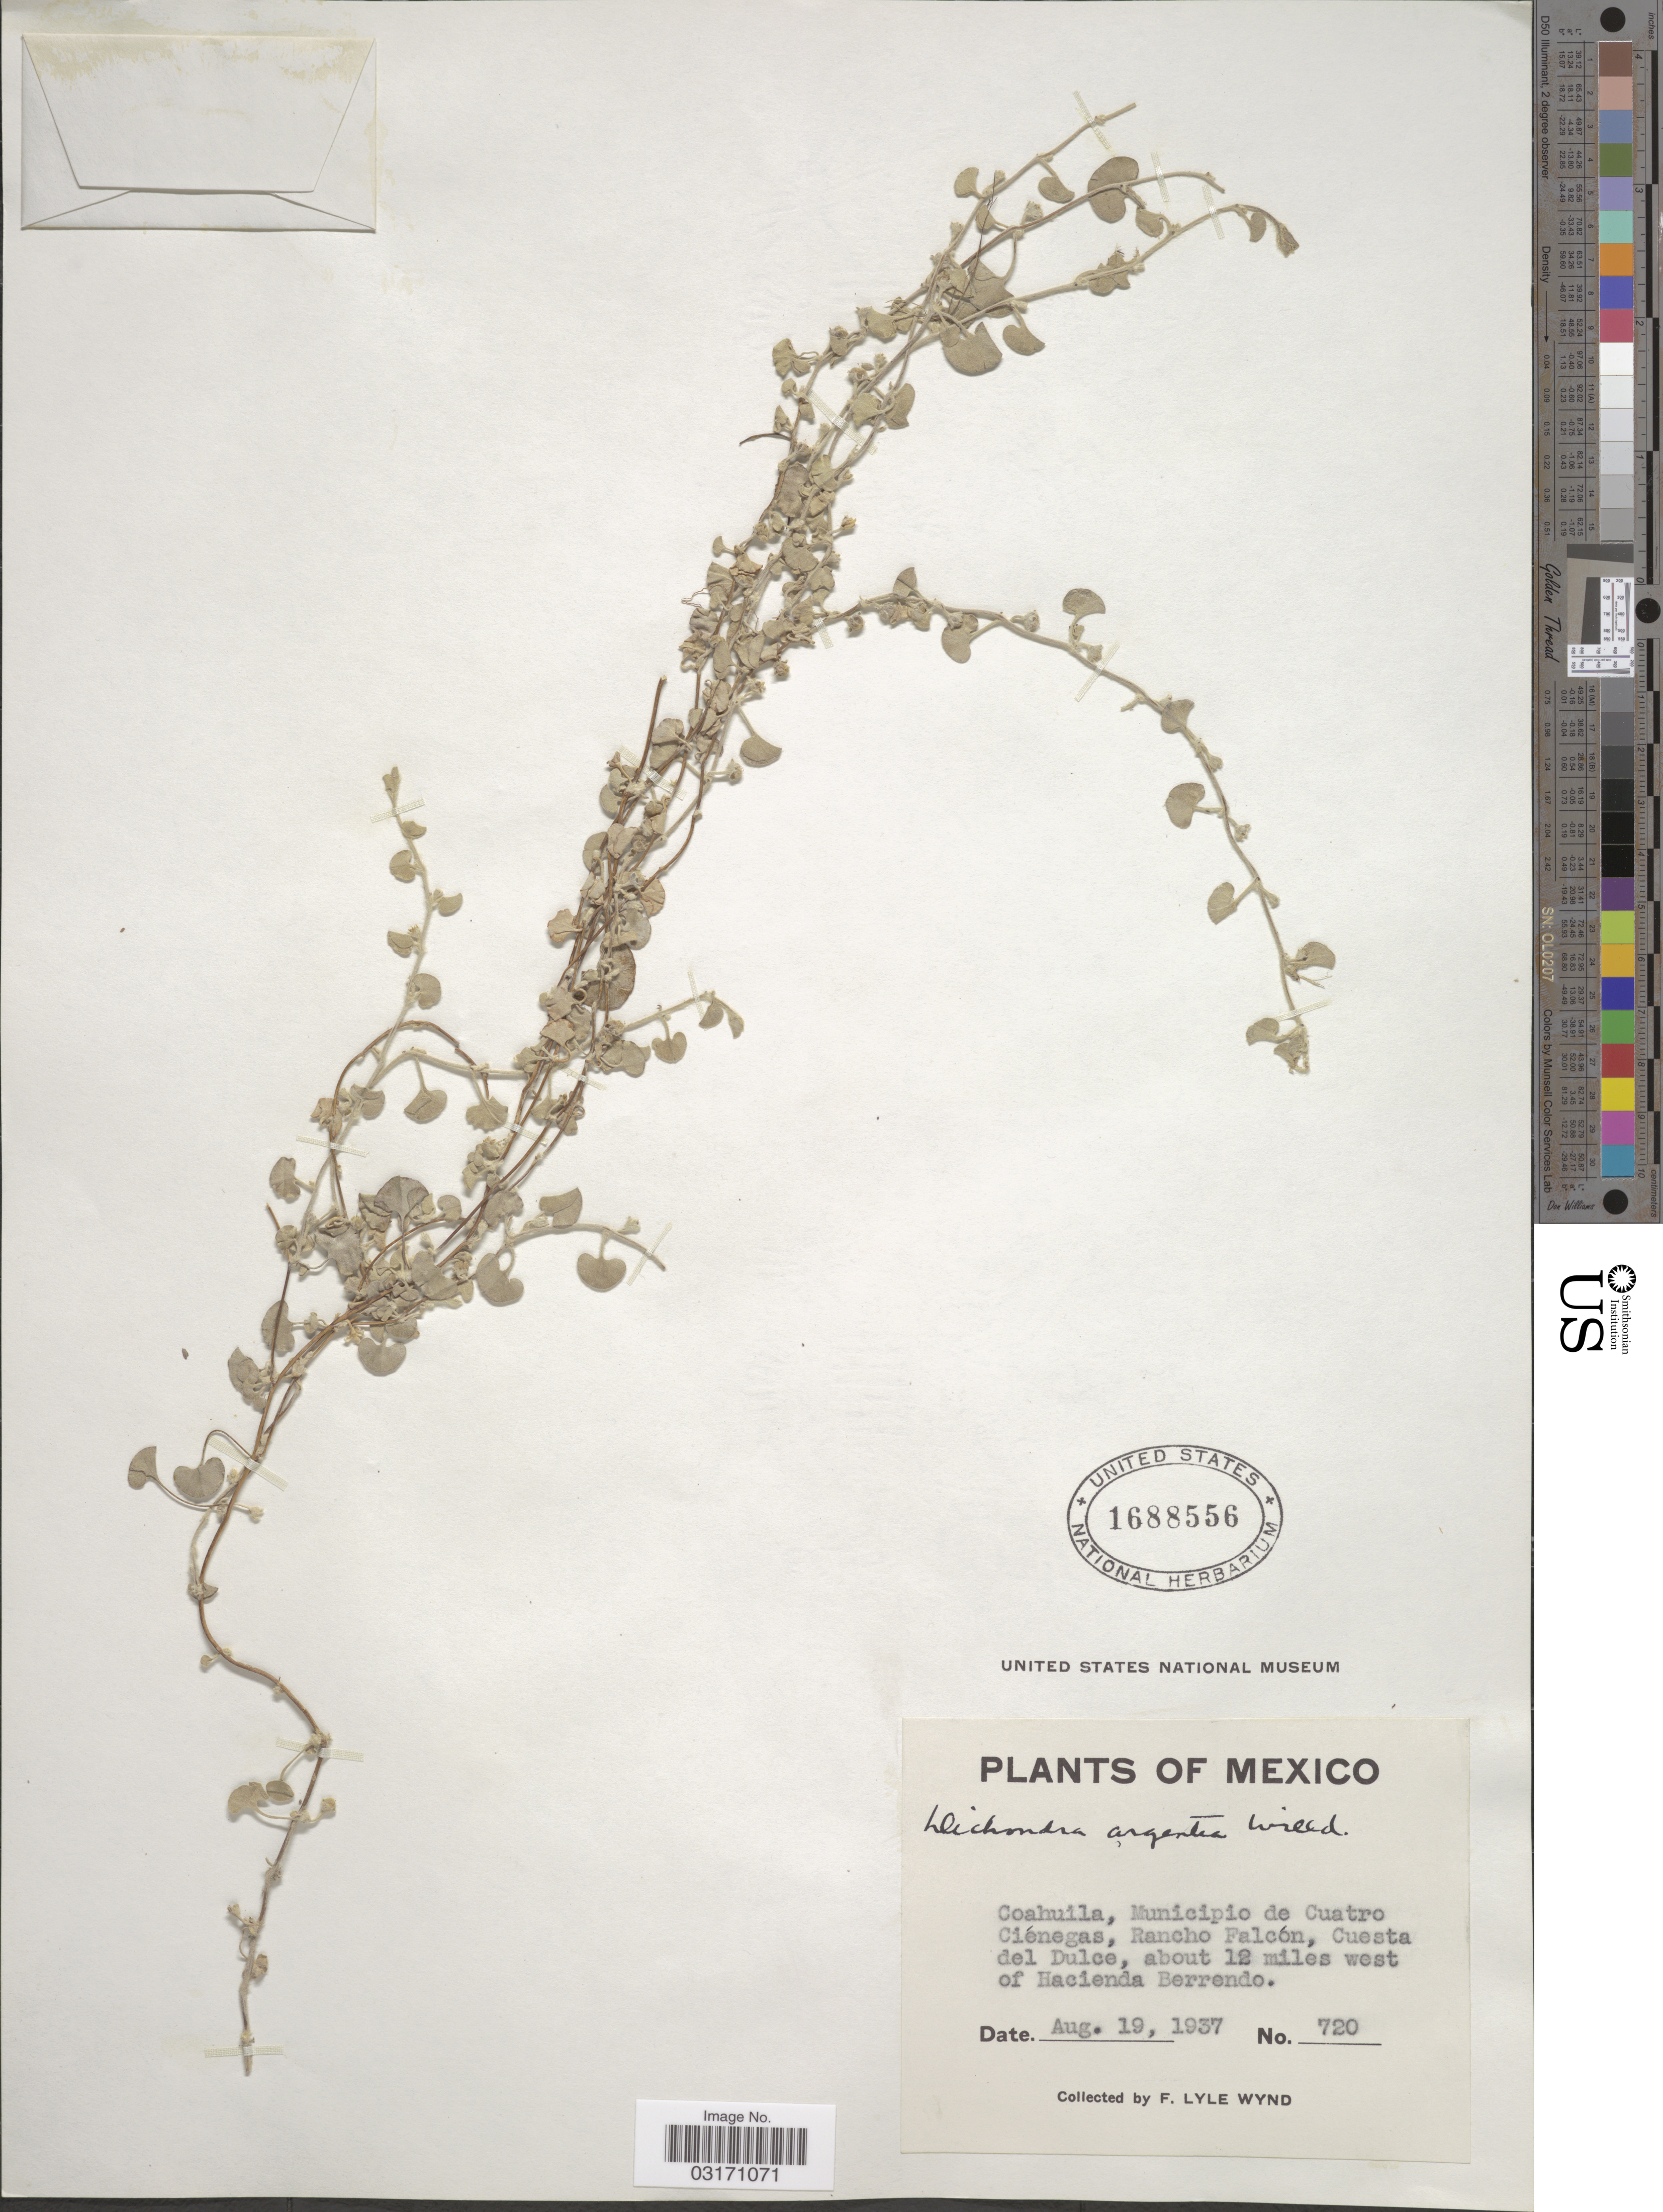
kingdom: Plantae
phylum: Tracheophyta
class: Magnoliopsida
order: Solanales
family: Convolvulaceae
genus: Dichondra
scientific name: Dichondra argentea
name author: Humb. & Bonpl. ex Willd.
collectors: F. L. Wynd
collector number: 720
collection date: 1937-08-19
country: Mexico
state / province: Coahuila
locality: Municipio de Cuatro Ciénegas, Rancho Falcón, Cuesta del Dulce, about 12 miles west of Hacienda Berrendo.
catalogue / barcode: US 1688556